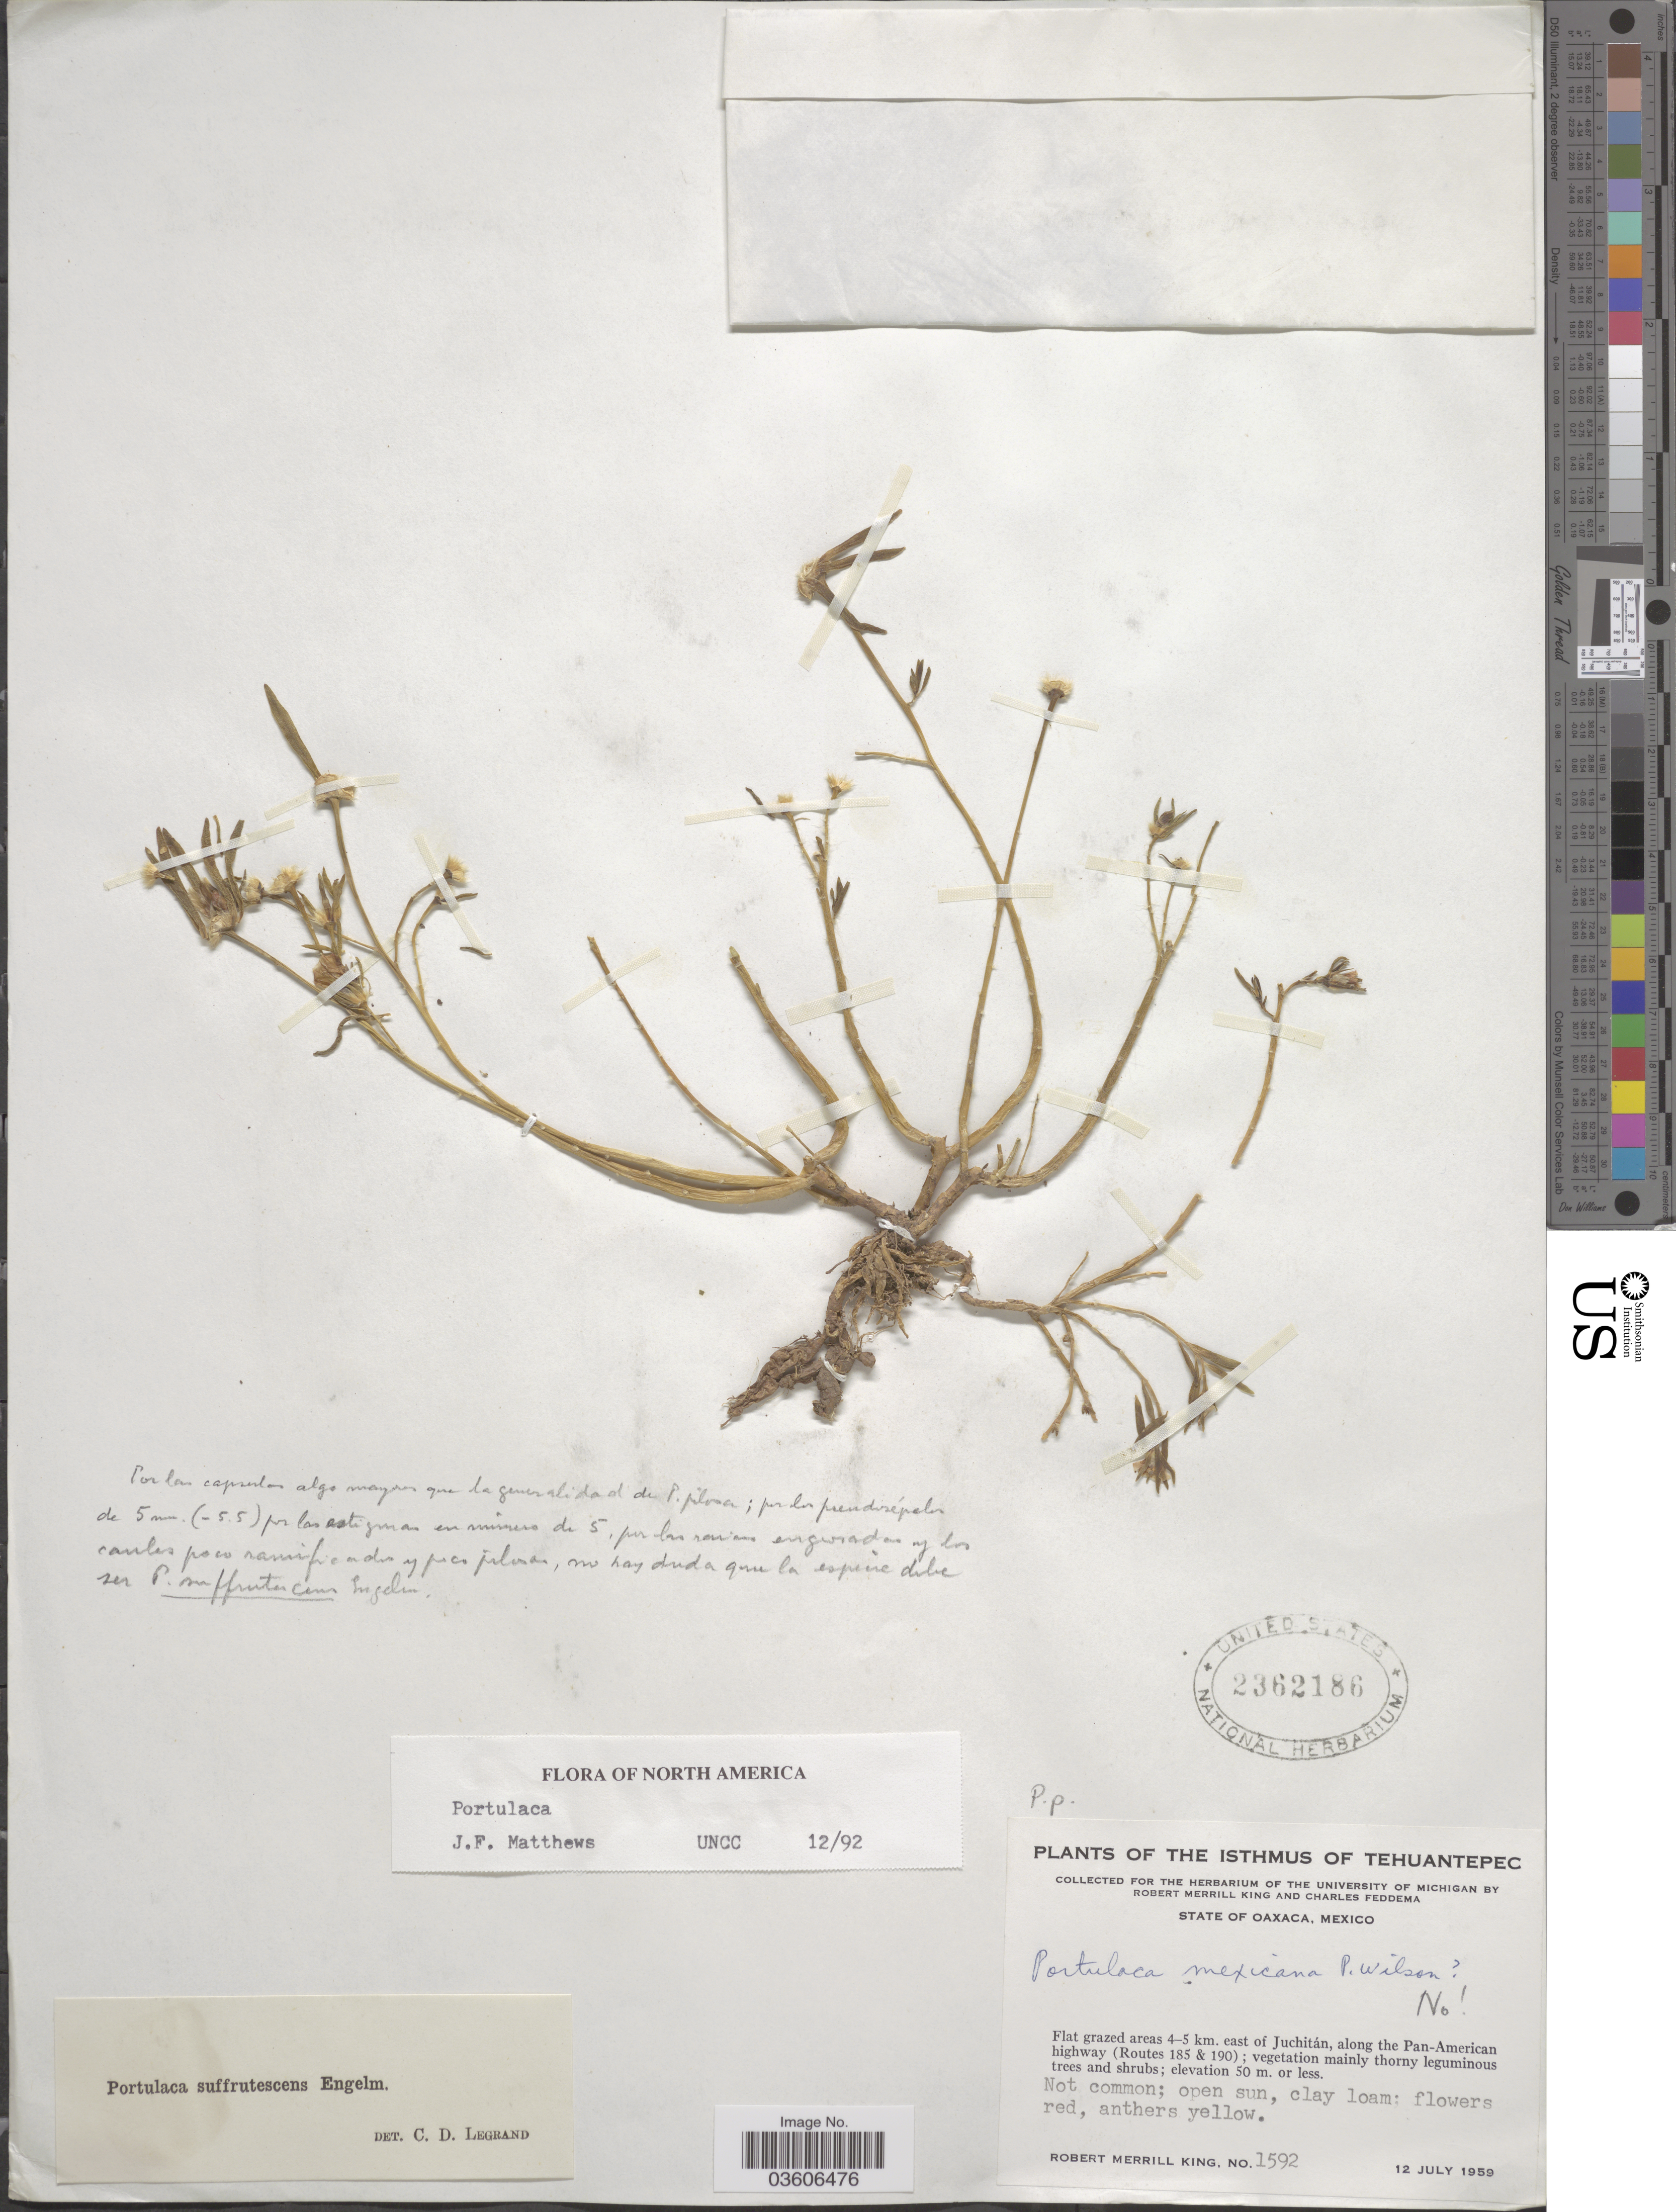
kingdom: Plantae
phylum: Tracheophyta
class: Magnoliopsida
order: Caryophyllales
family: Portulacaceae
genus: Portulaca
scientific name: Portulaca sp.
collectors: R. M. King & C. Feddema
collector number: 1592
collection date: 1959-07-12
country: Mexico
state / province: Oaxaca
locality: The Isthmus of Tehuantepec. Flat grazed areas 4-5 km. east of Juchitán, along the Pan-American highway (Routes 185 & 190).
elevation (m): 50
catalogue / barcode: US 2362186